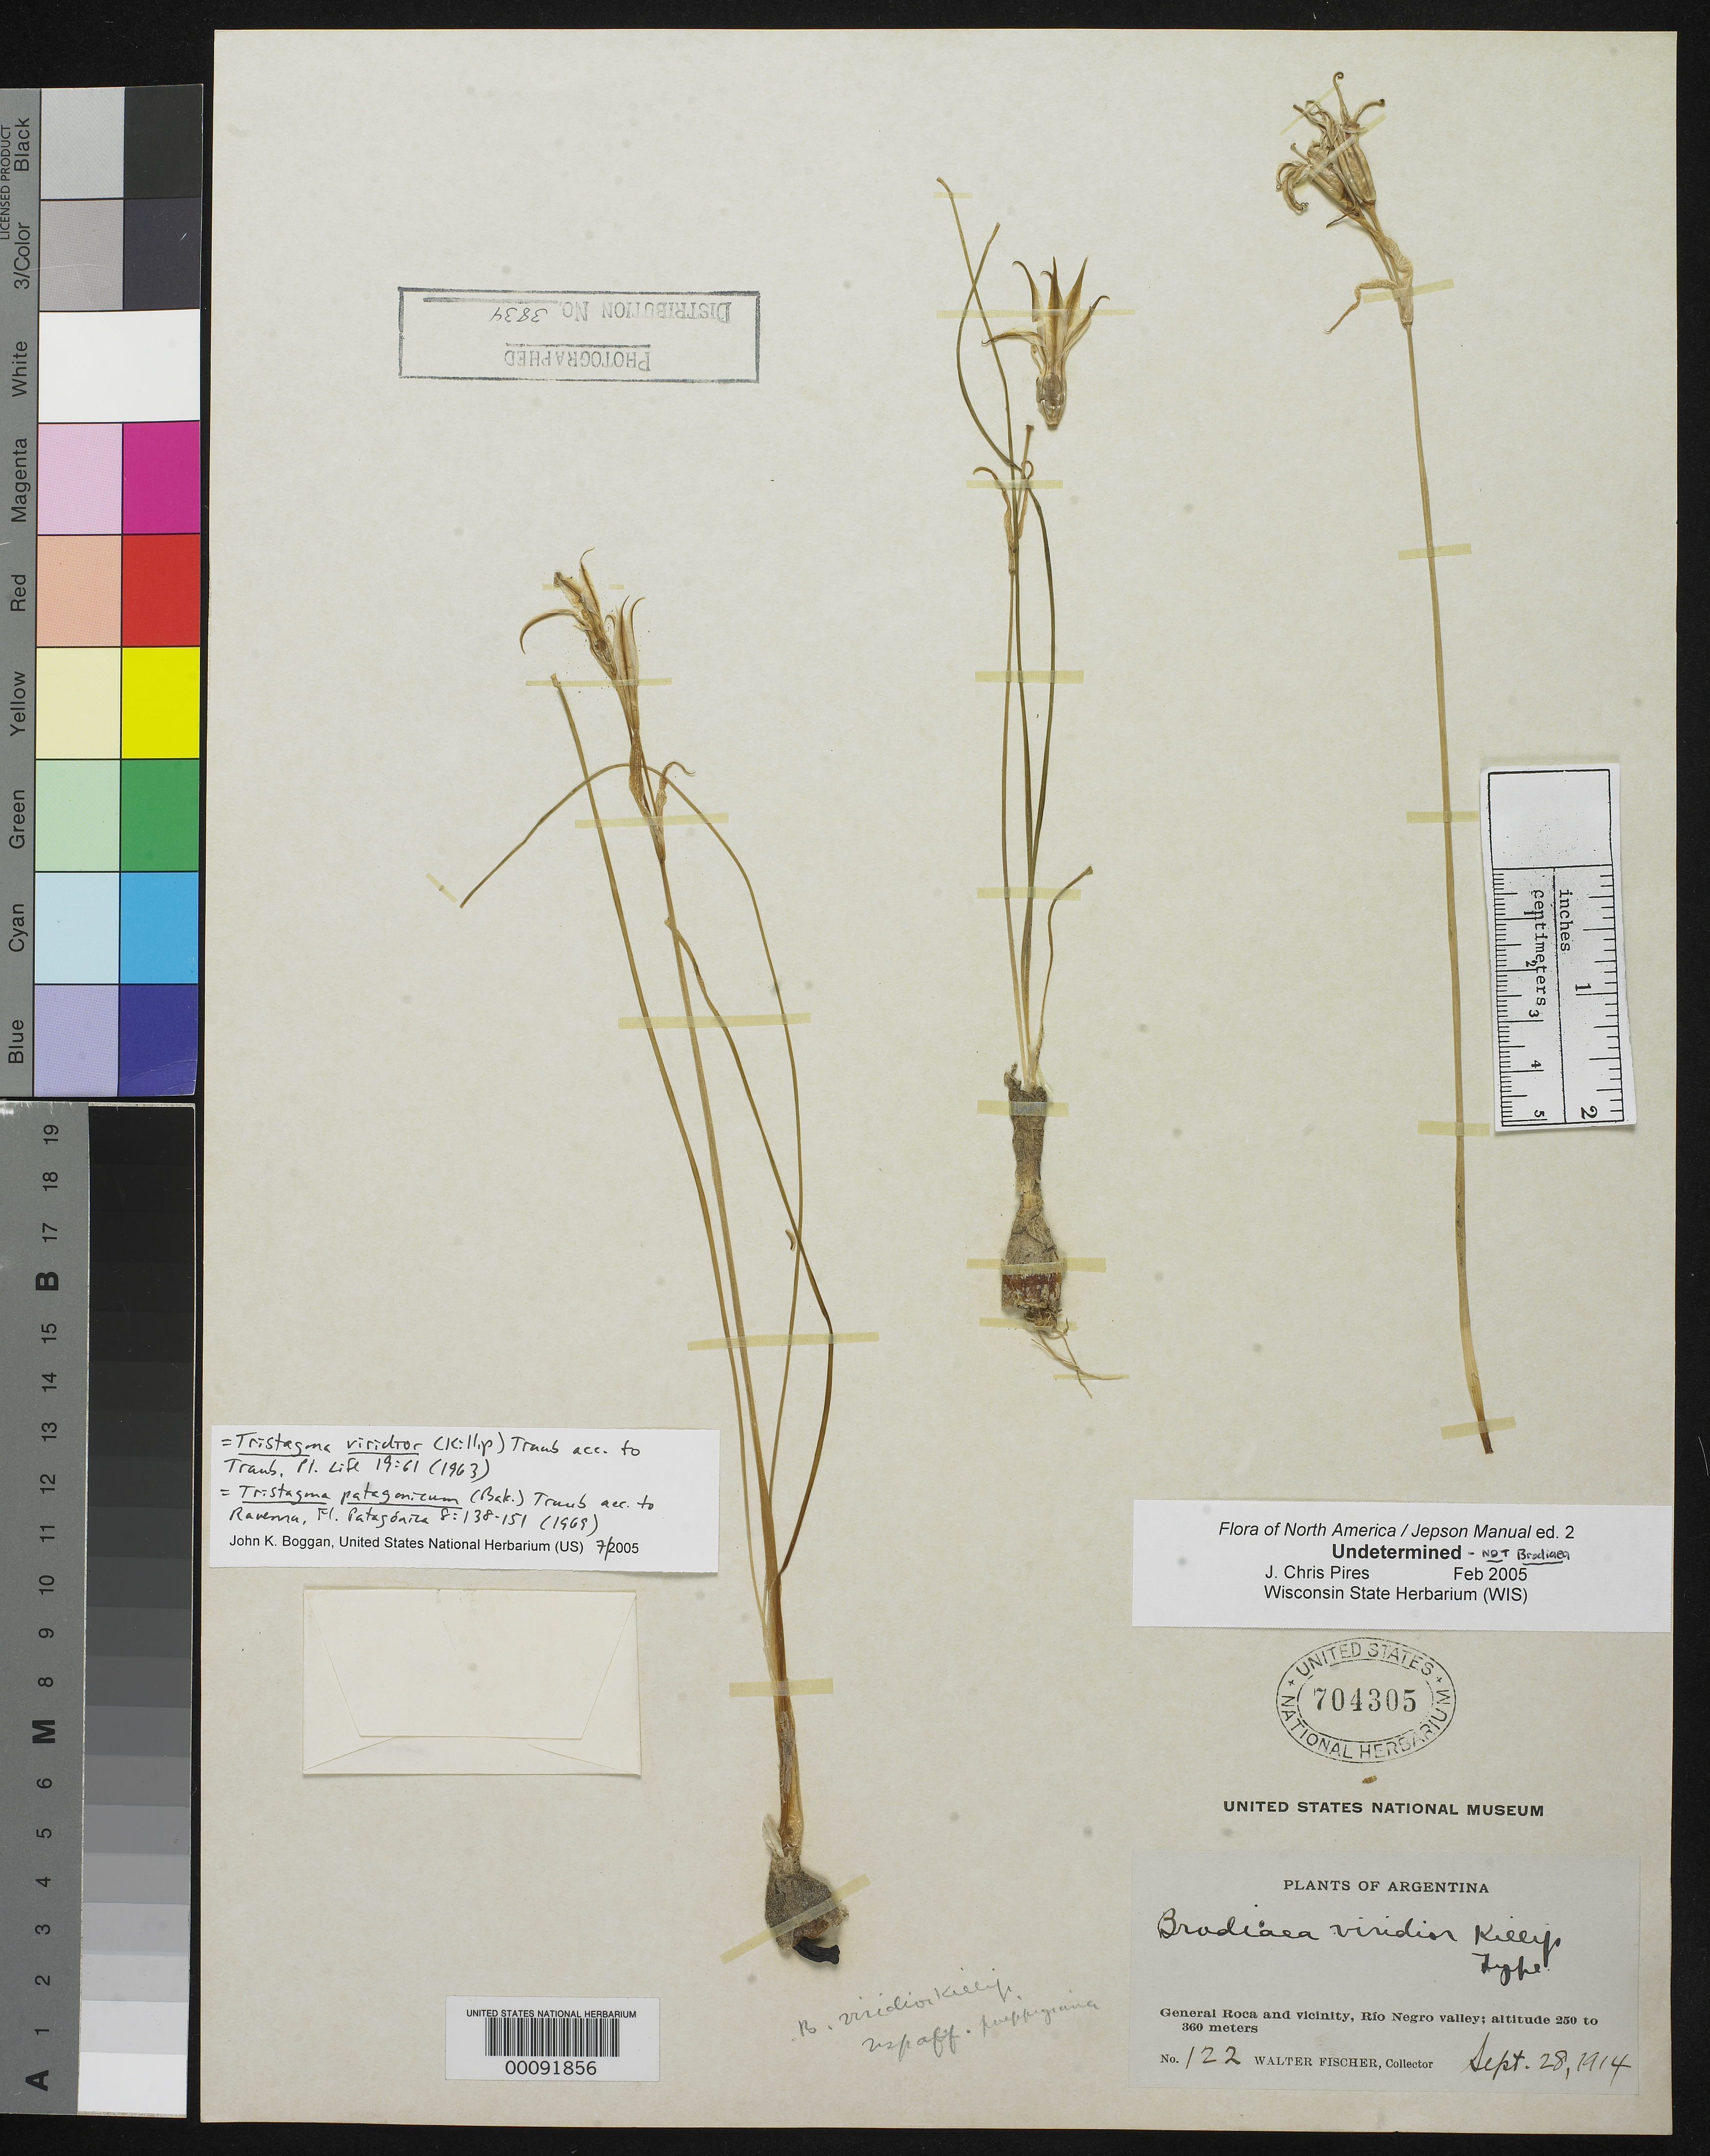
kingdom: Plantae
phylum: Tracheophyta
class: Liliopsida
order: Asparagales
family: Asparagaceae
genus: Brodiaea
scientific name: Brodiaea viridior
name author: Killip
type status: Holotype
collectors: W. Fischer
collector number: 122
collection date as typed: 28 Sep 1914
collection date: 1914-09-28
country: Argentina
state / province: Rio Negro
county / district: General Roca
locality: Vicinity of General Roca, Rio Negro Valley.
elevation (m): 250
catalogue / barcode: US 704305